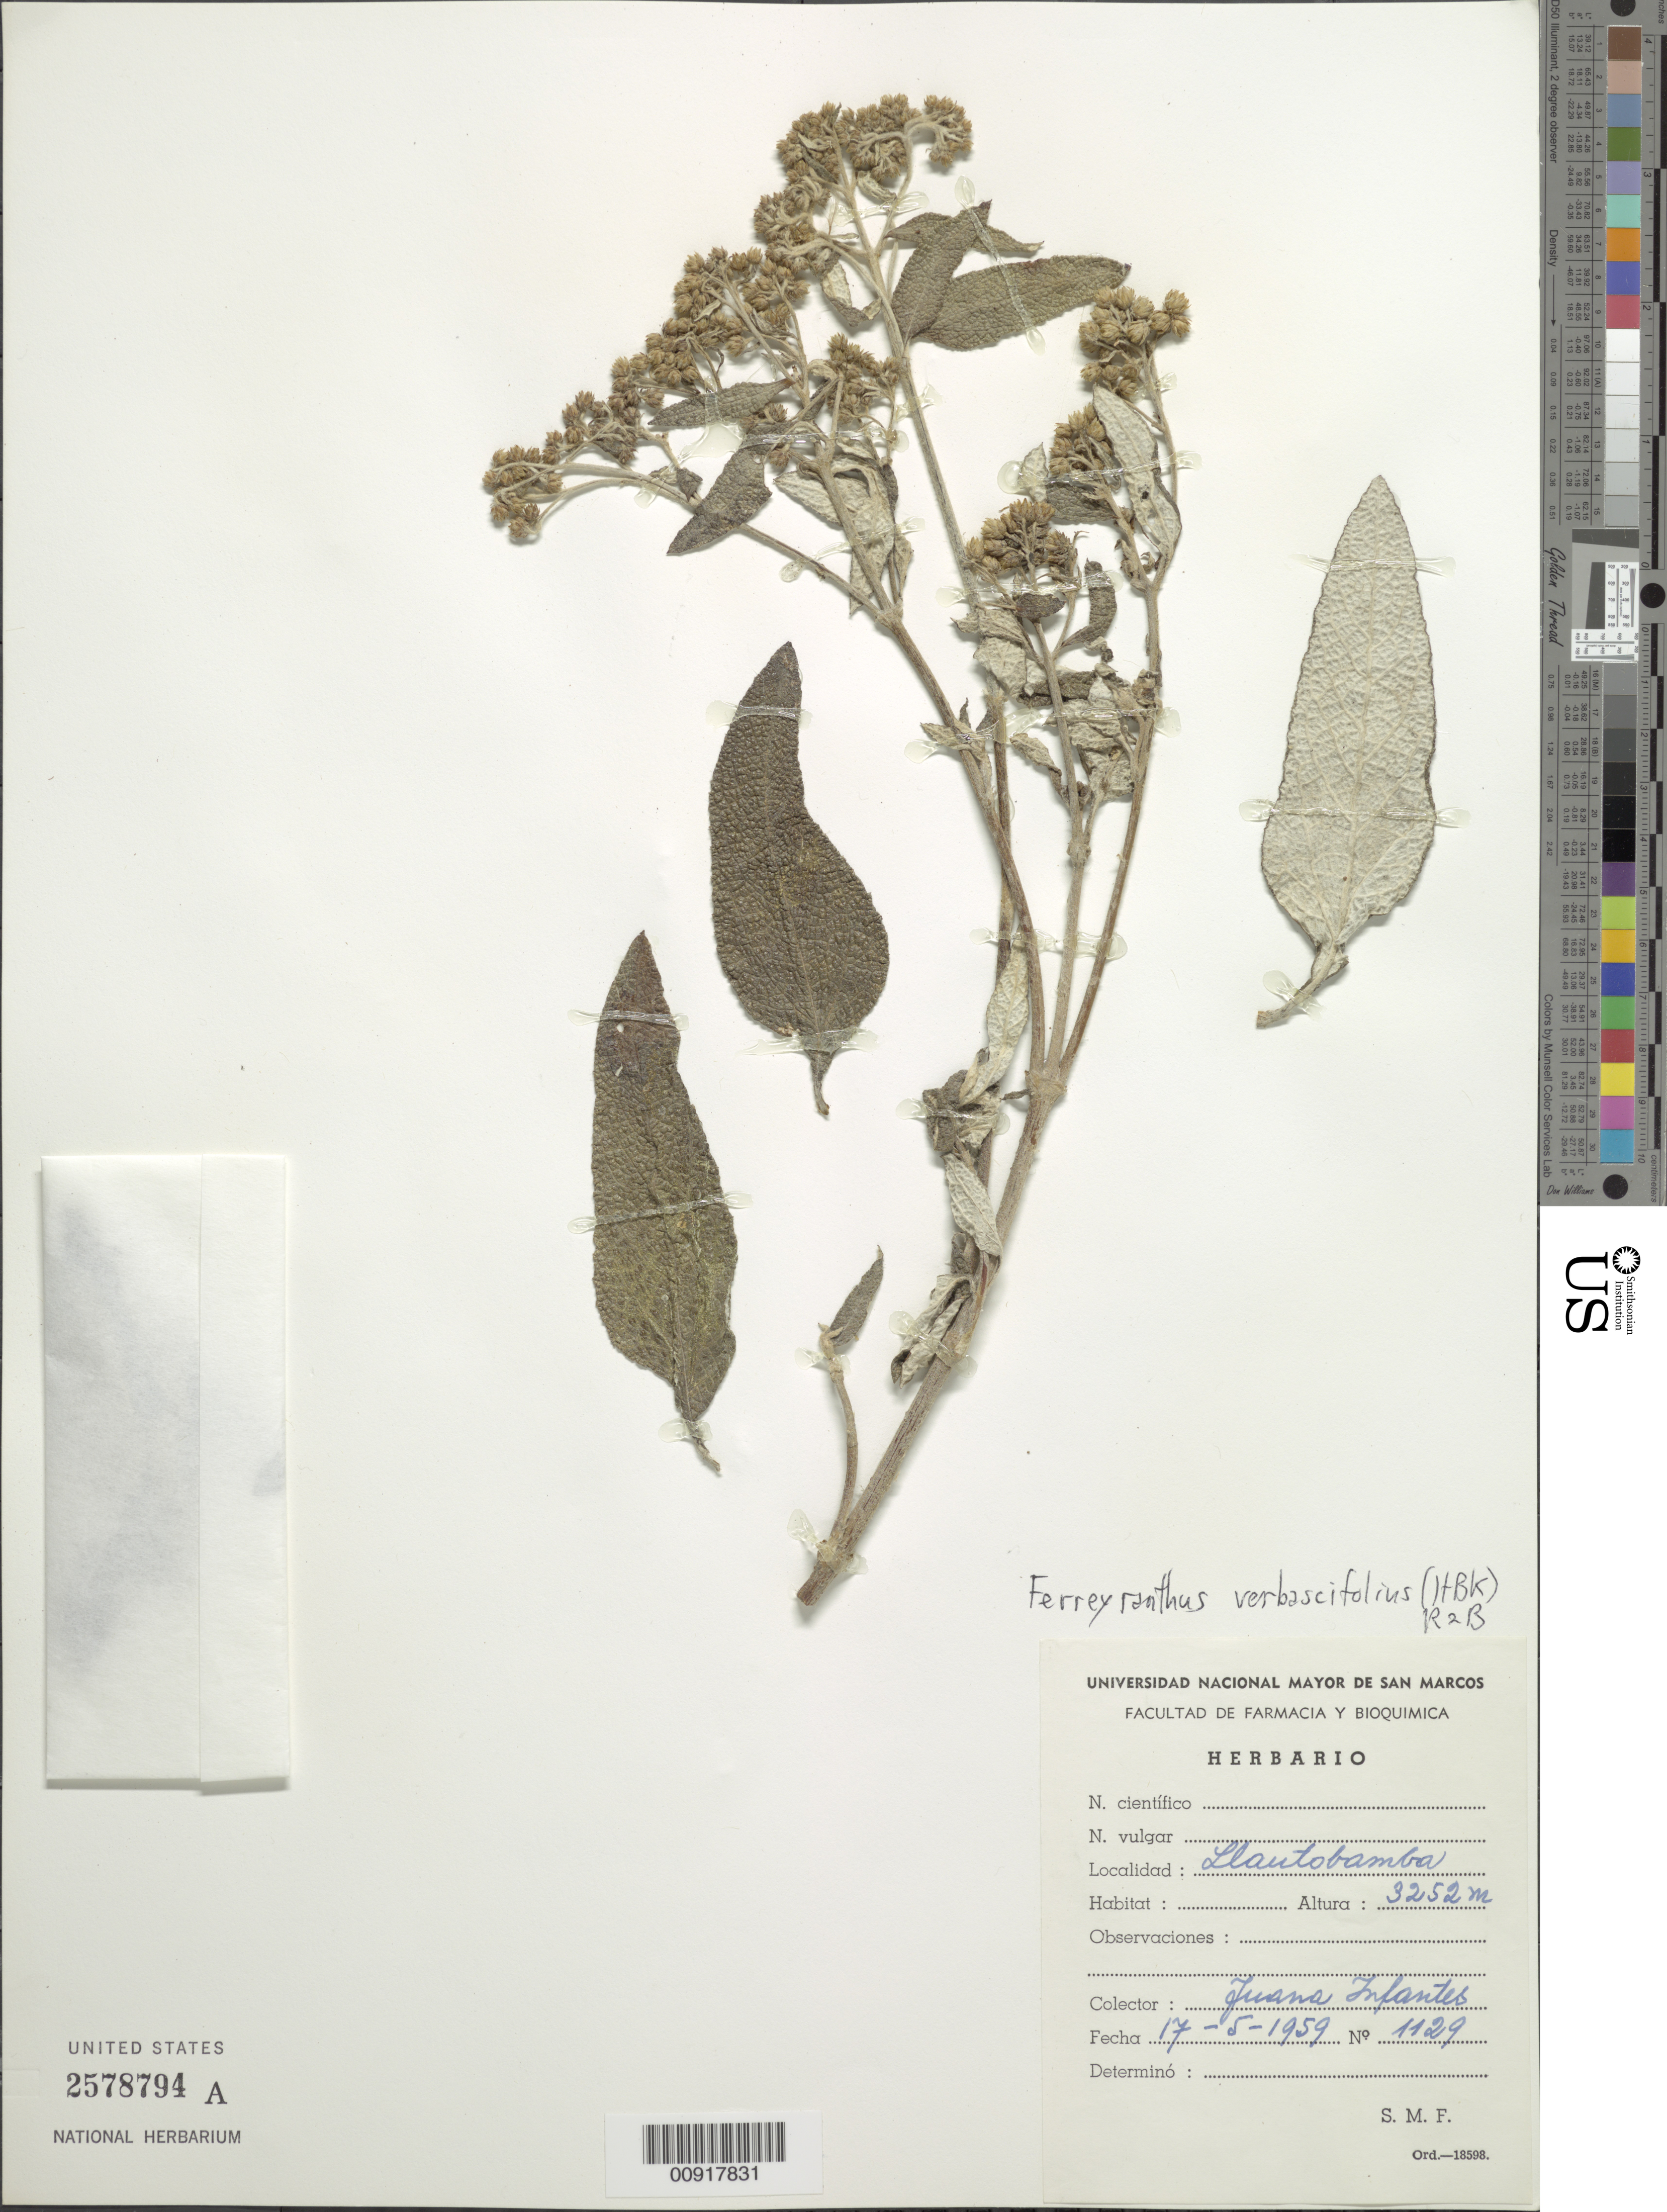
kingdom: Plantae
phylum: Tracheophyta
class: Magnoliopsida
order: Asterales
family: Asteraceae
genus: Ferreyranthus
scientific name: Ferreyranthus verbascifolius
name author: (Kunth) H. Rob. & Brettell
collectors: J. Infantes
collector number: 1129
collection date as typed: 17 May 1959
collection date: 1959-05-17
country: Peru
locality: Llantobamba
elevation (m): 3252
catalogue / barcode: US 2578794A